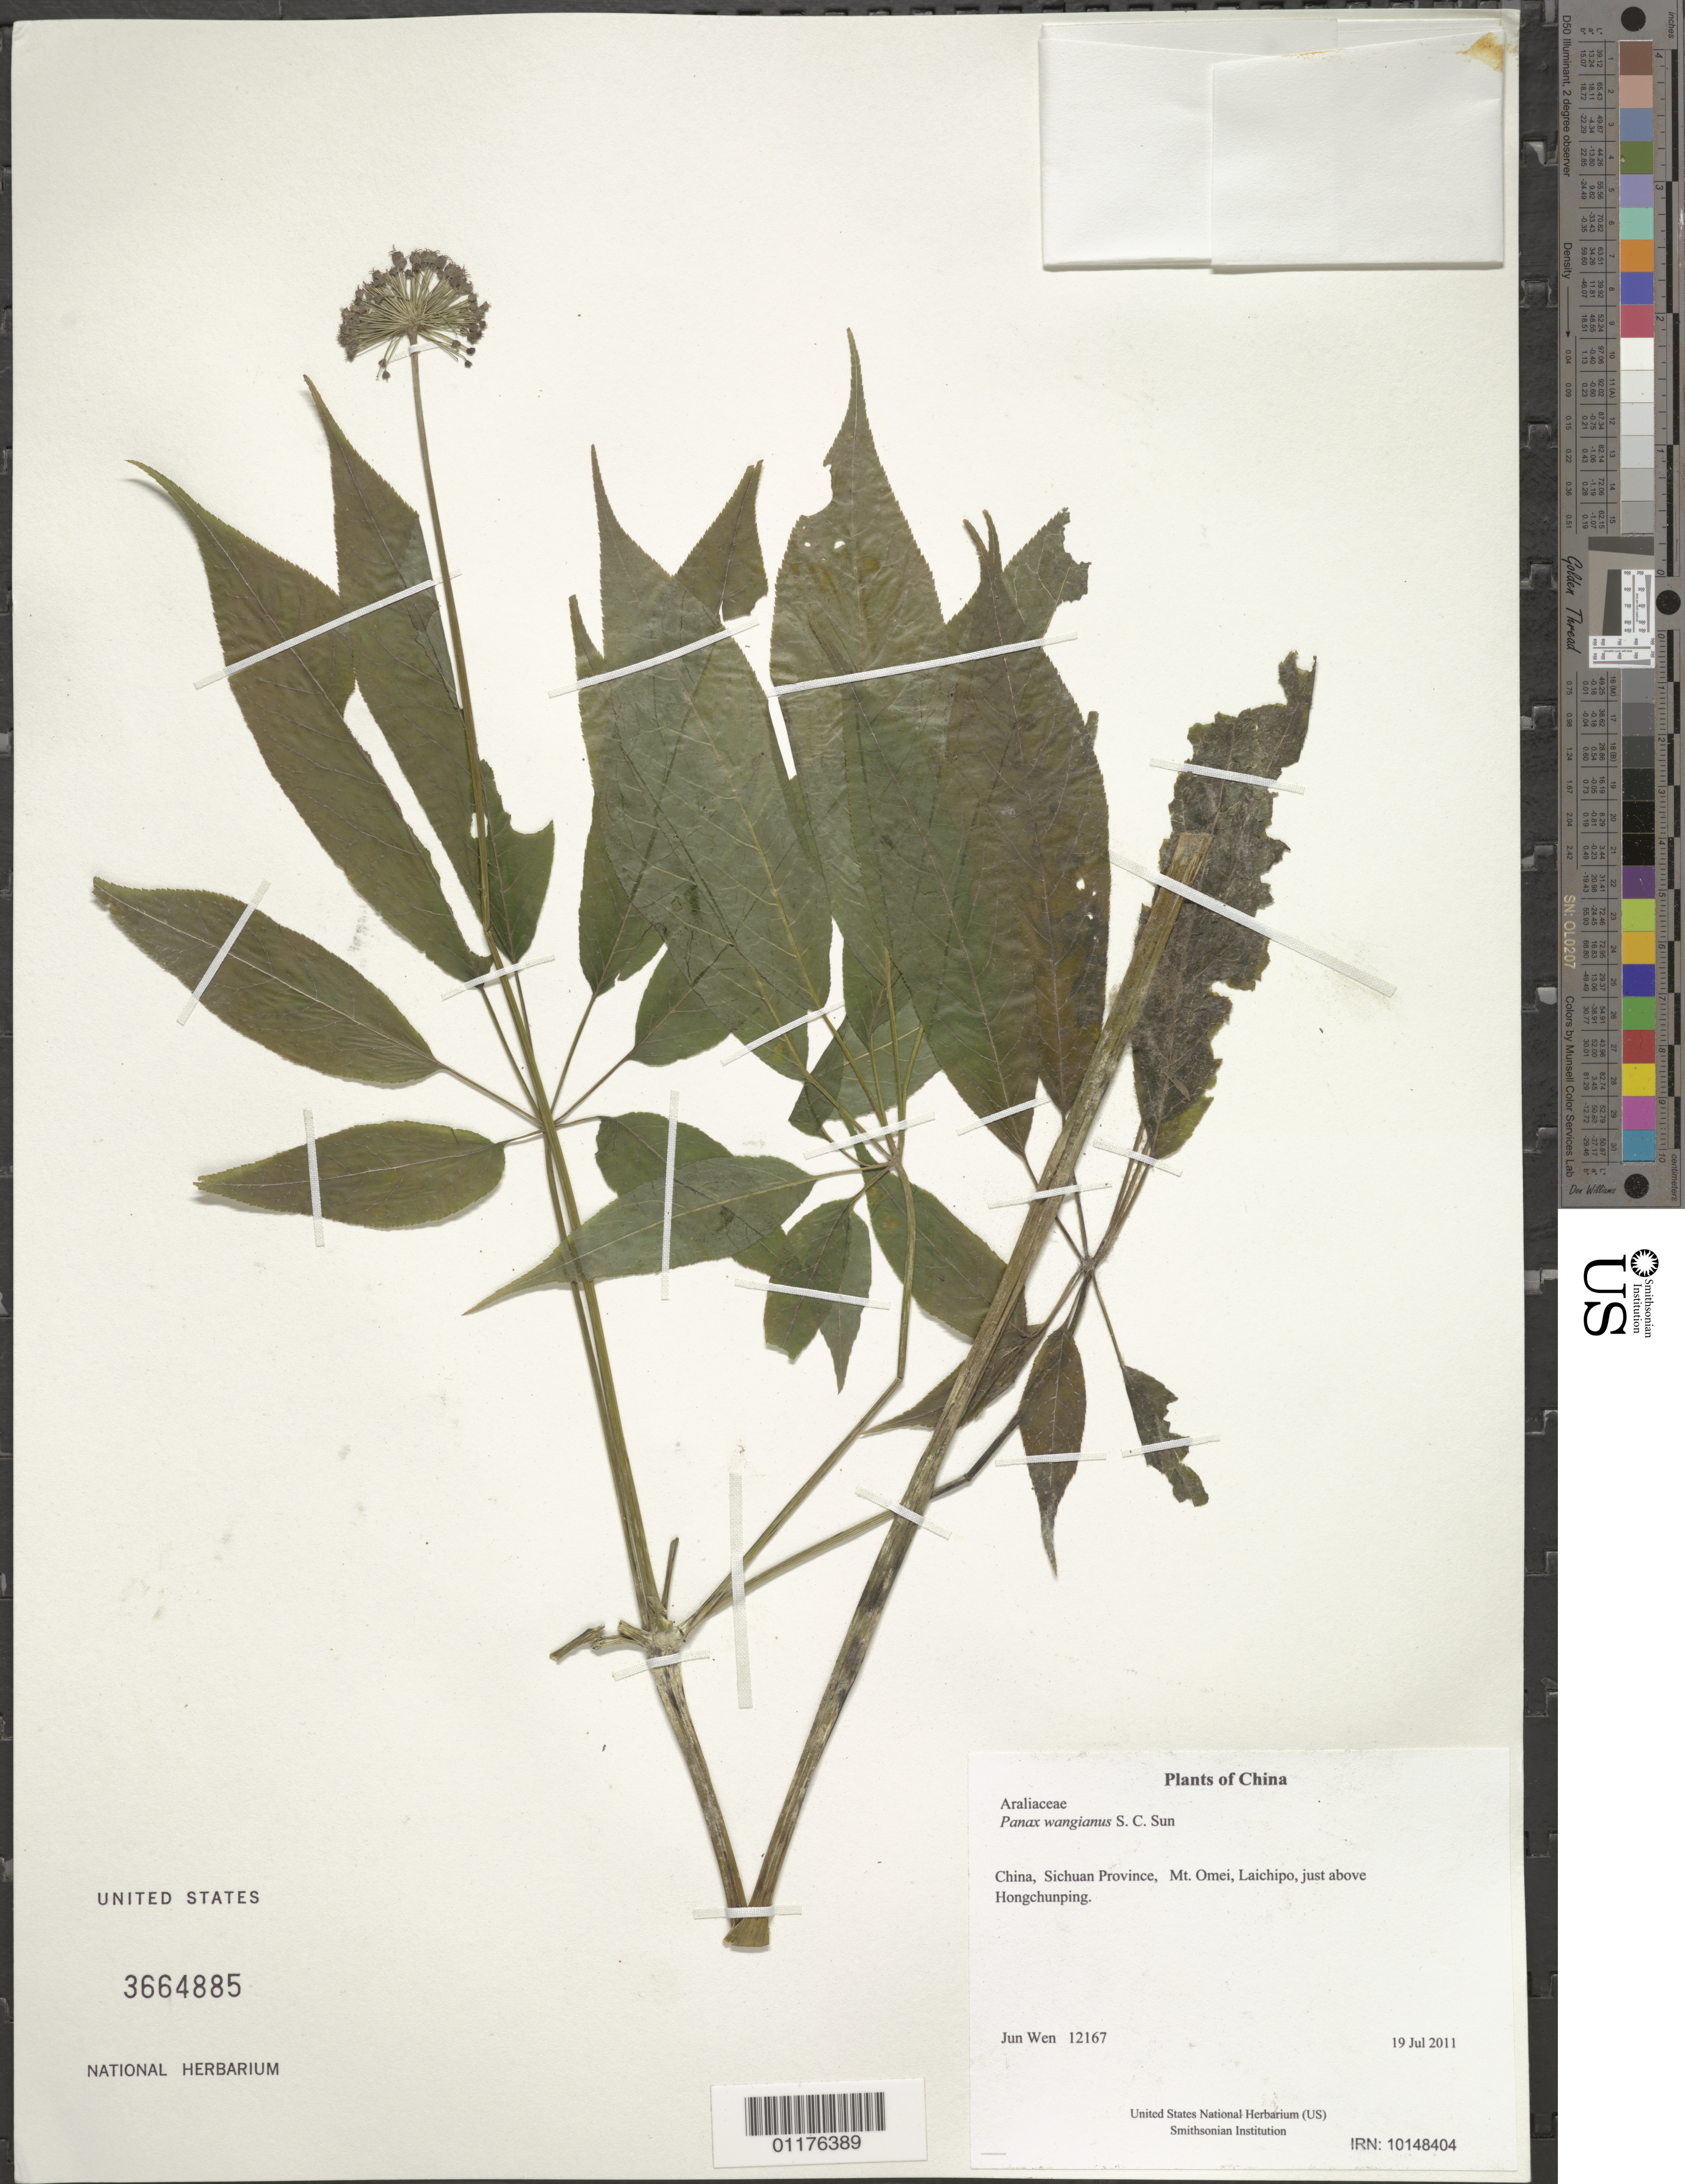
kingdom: Plantae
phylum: Tracheophyta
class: Magnoliopsida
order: Apiales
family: Araliaceae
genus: Panax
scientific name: Panax wangianum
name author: S.C. Sun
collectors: J. Wen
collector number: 12167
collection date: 2011-07-19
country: China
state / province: Sichuan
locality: Mt. Omei, Laichipo, just above Hongchunping.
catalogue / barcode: US 3664885